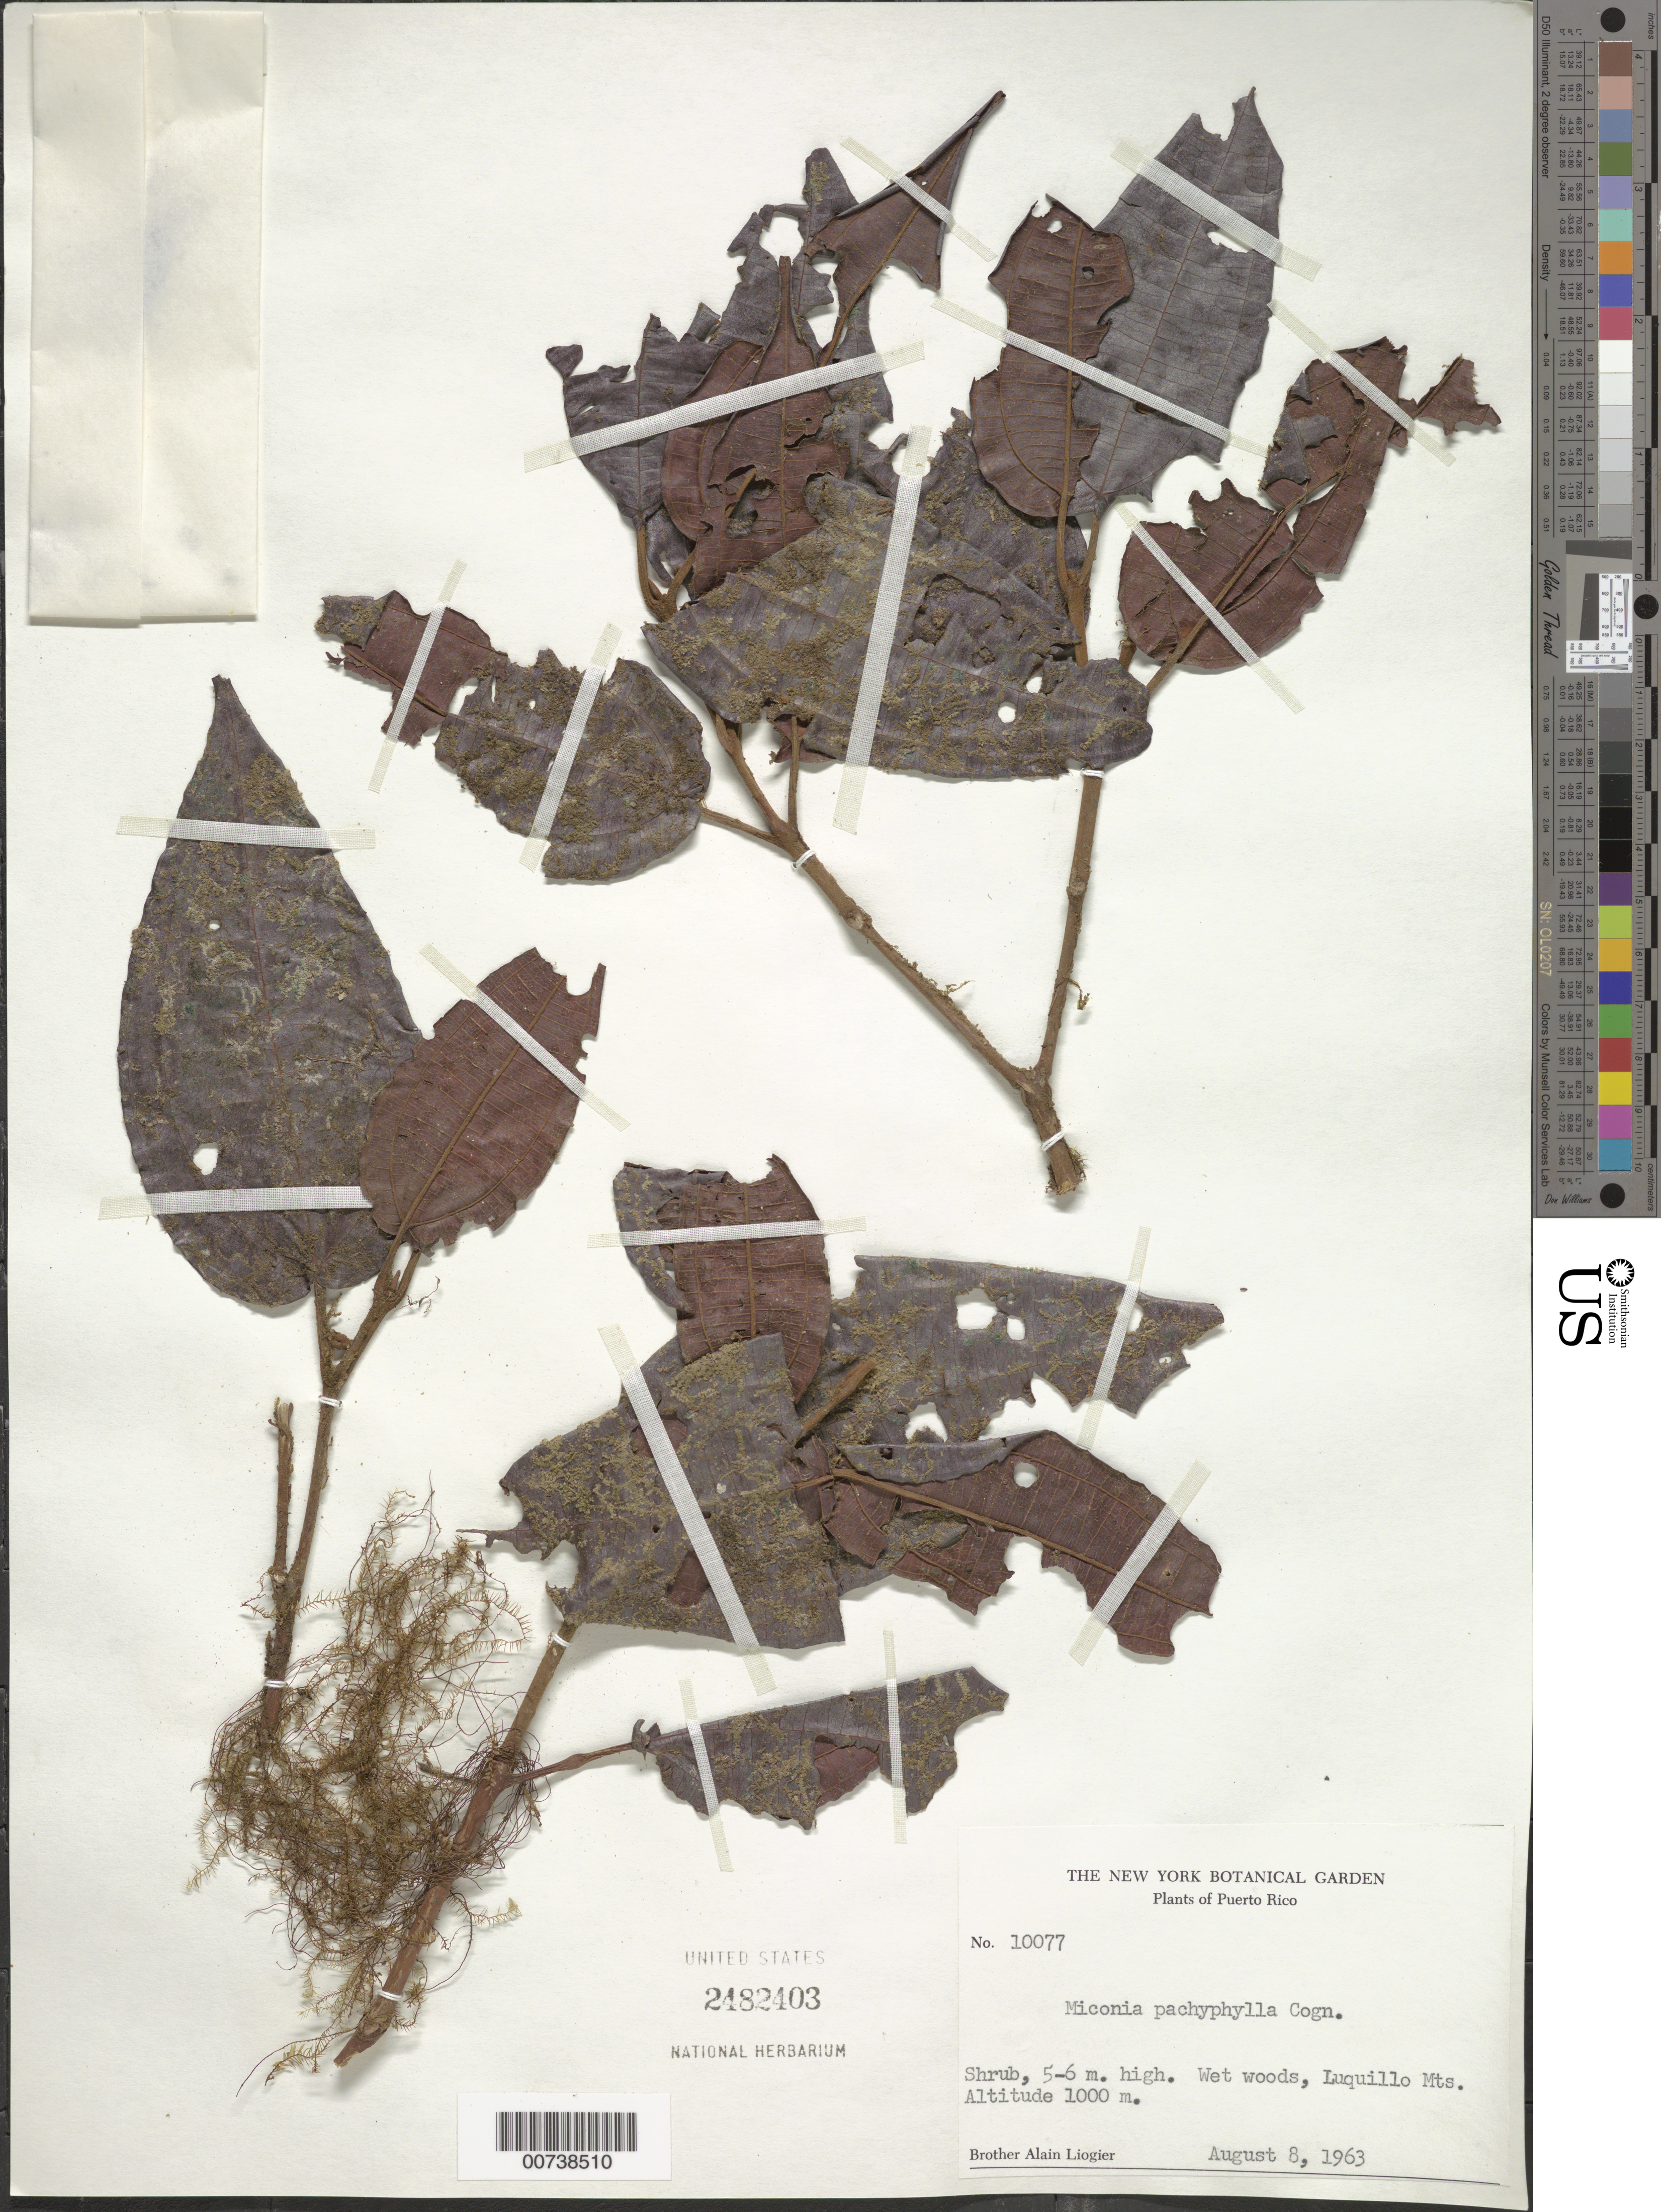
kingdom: Plantae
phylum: Tracheophyta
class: Magnoliopsida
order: Myrtales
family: Melastomataceae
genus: Miconia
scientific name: Miconia pachyphylla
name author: Cogn.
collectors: A. H. Liogier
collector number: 10077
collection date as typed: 08 Aug 1963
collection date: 1963-08-08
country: Puerto Rico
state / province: Luquillo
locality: Luquillo Mountains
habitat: Wet woods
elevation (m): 1000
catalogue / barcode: US 2482403